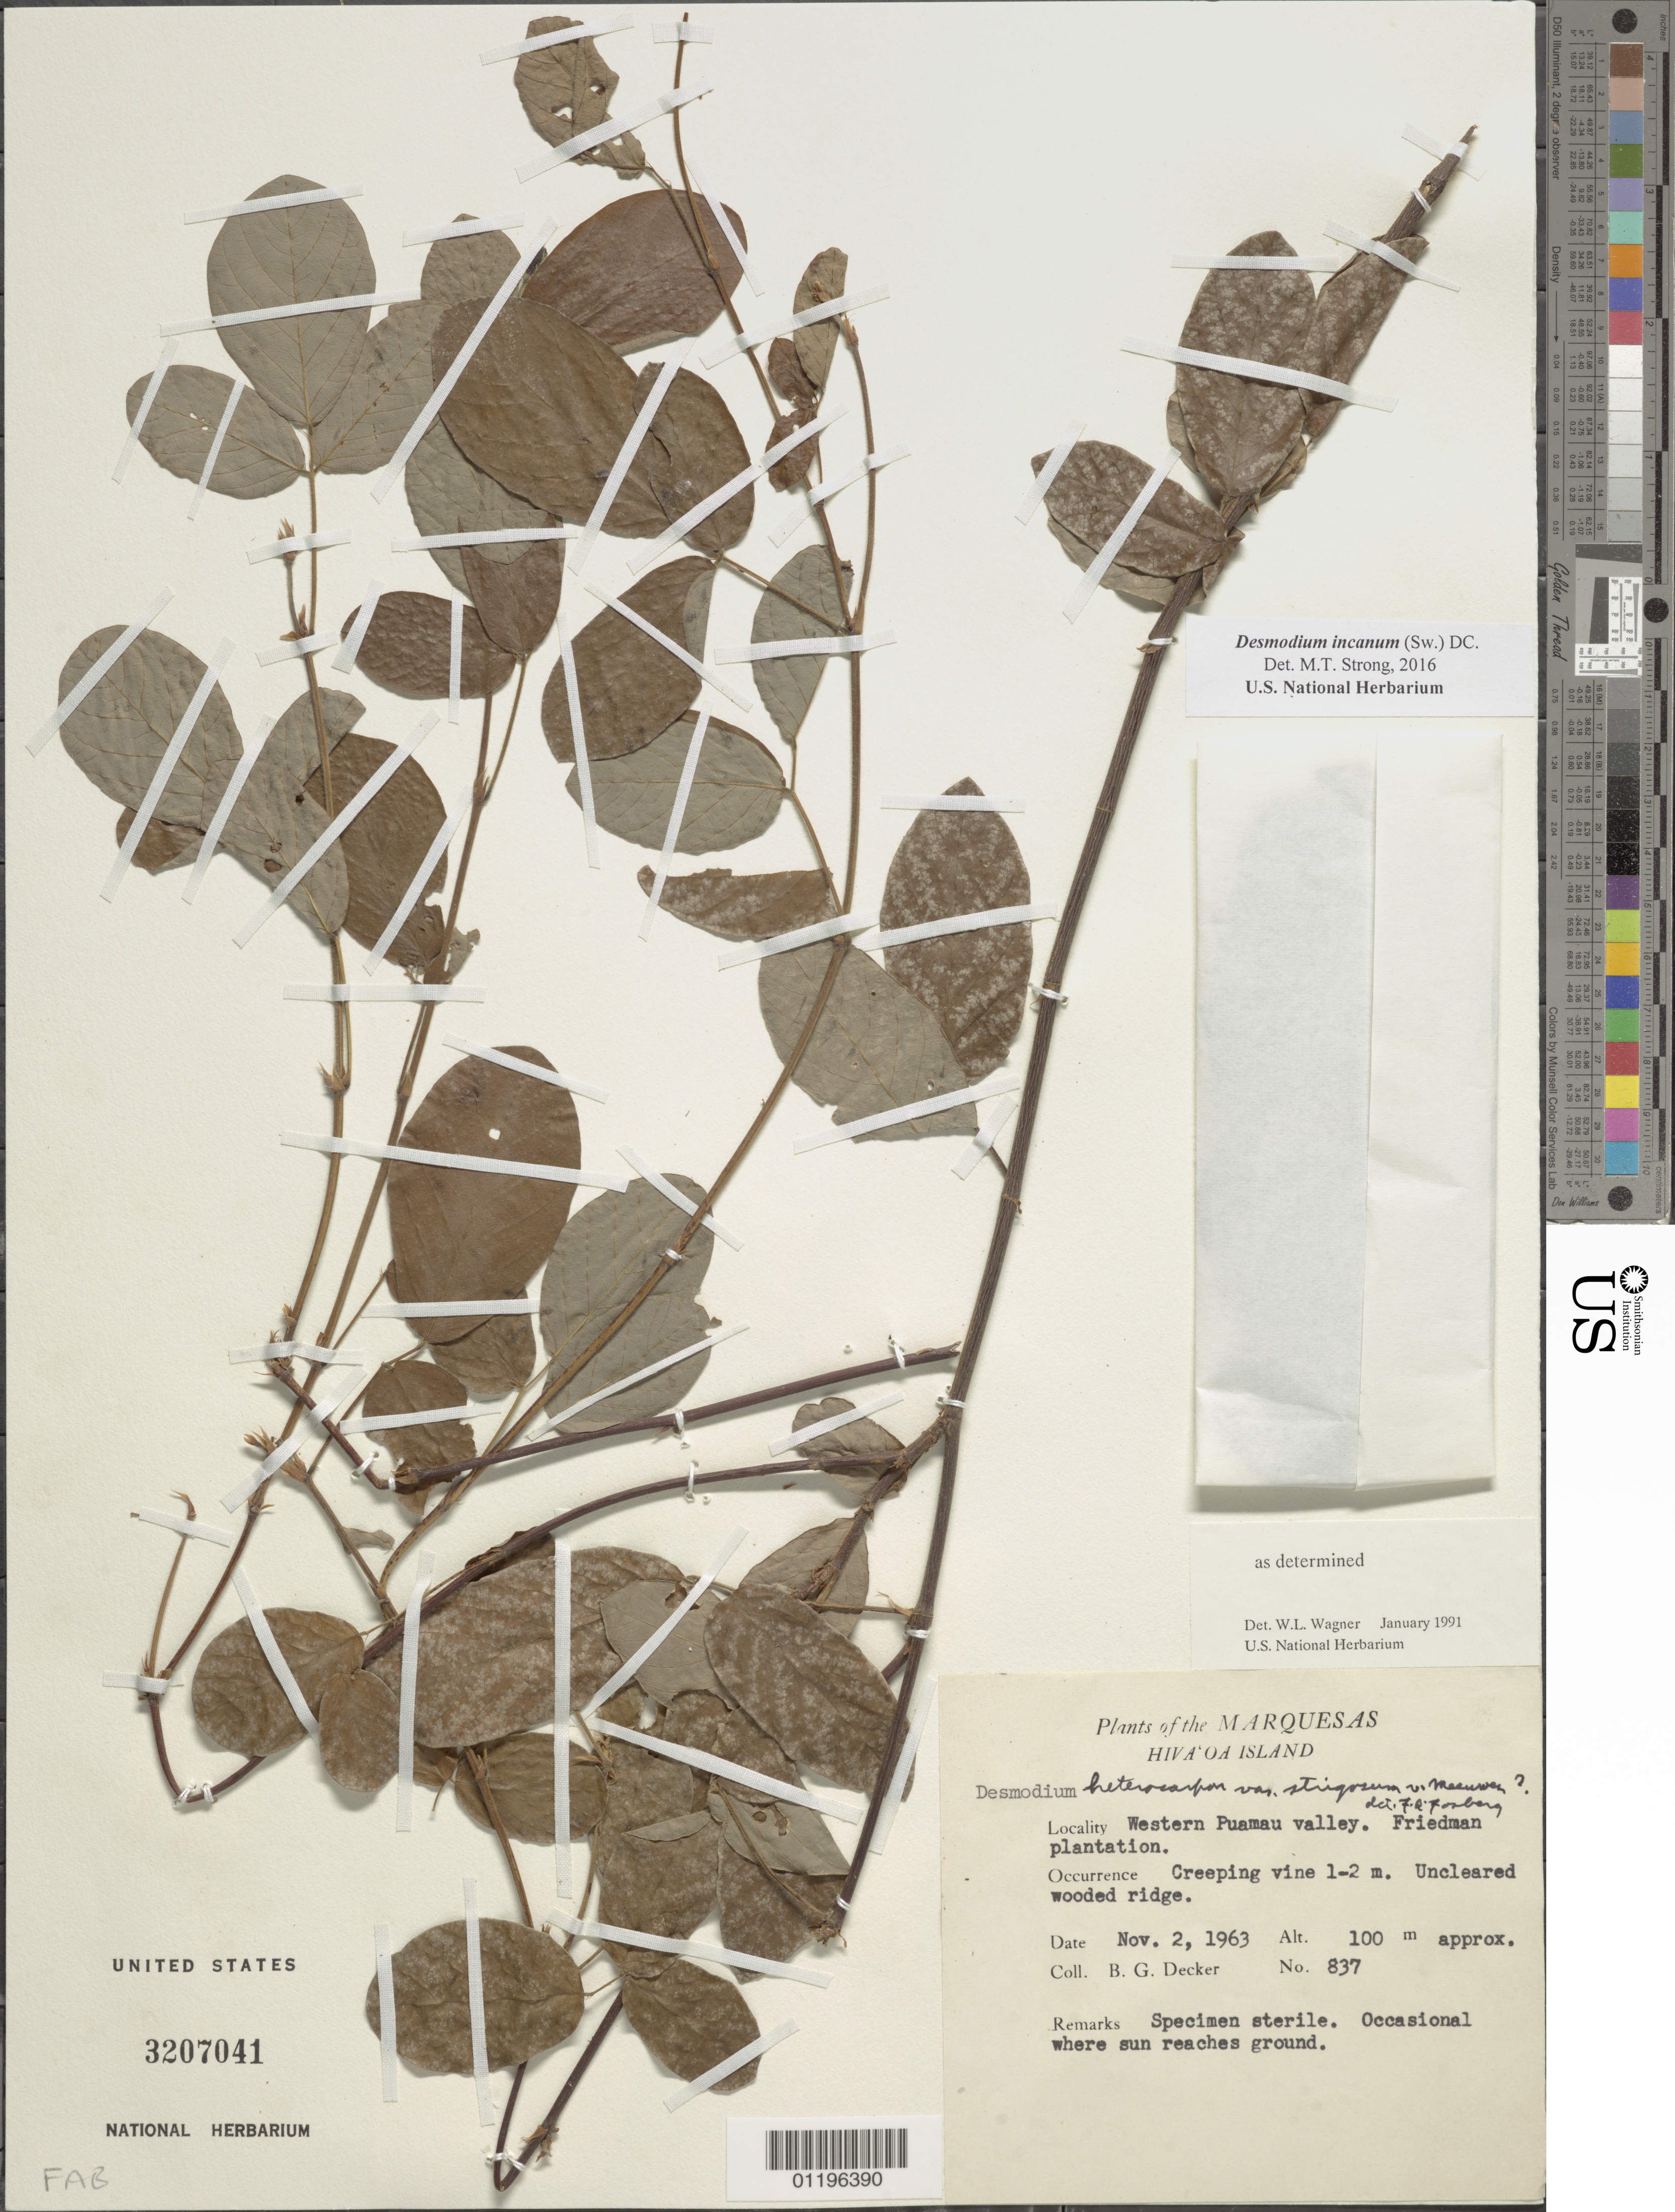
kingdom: Plantae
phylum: Tracheophyta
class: Magnoliopsida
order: Fabales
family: Fabaceae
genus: Desmodium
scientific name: Desmodium incanum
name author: (Sw.) DC.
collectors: B. G. Decker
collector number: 837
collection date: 1963-11-02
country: French Polynesia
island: Hiva Oa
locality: W Puamau Valley, Friedman plantation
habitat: Uncleared wooded ridge, occasional where sun reaches ground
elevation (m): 100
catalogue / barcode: US 3207041